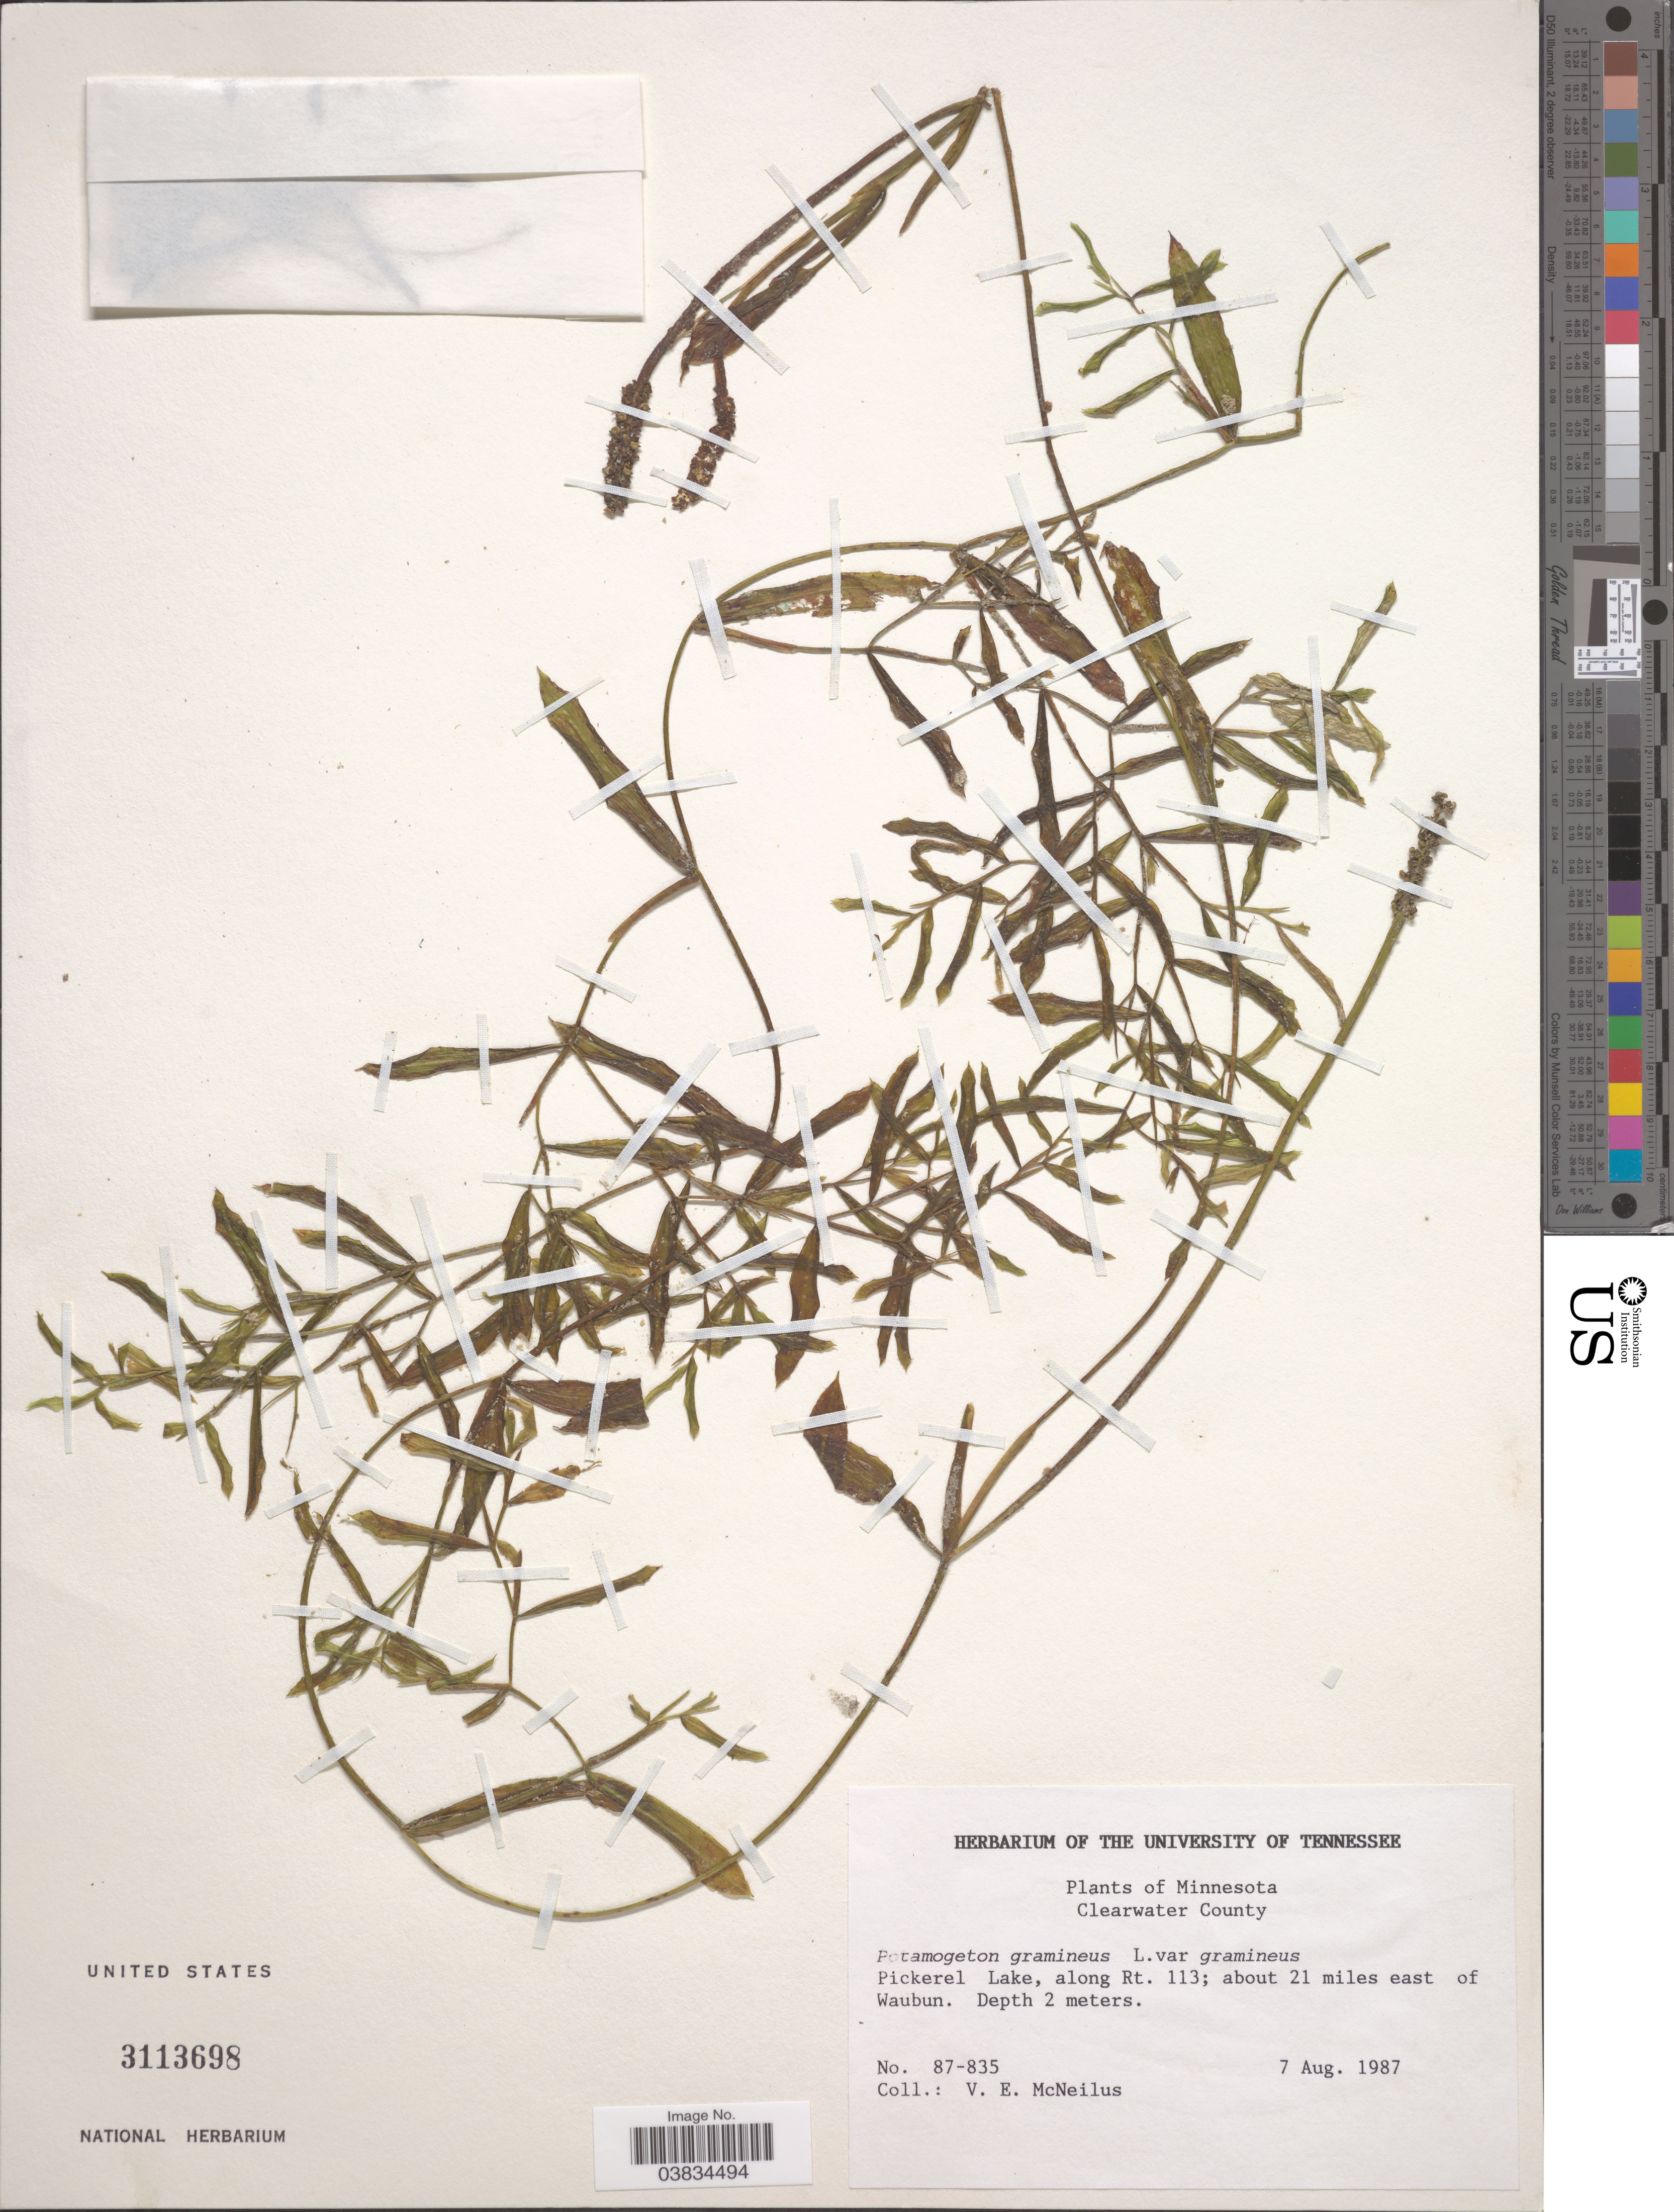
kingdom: Plantae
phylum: Tracheophyta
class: Liliopsida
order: Alismatales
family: Potamogetonaceae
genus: Potamogeton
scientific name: Potamogeton gramineus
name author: L.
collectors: V. Mcneilus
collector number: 87-835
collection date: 1987-08-07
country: United States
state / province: Minnesota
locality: Clearwater County. Pickerel Lake, along Rt. 113; about 21 miles east of Waubun.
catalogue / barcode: US 3113698